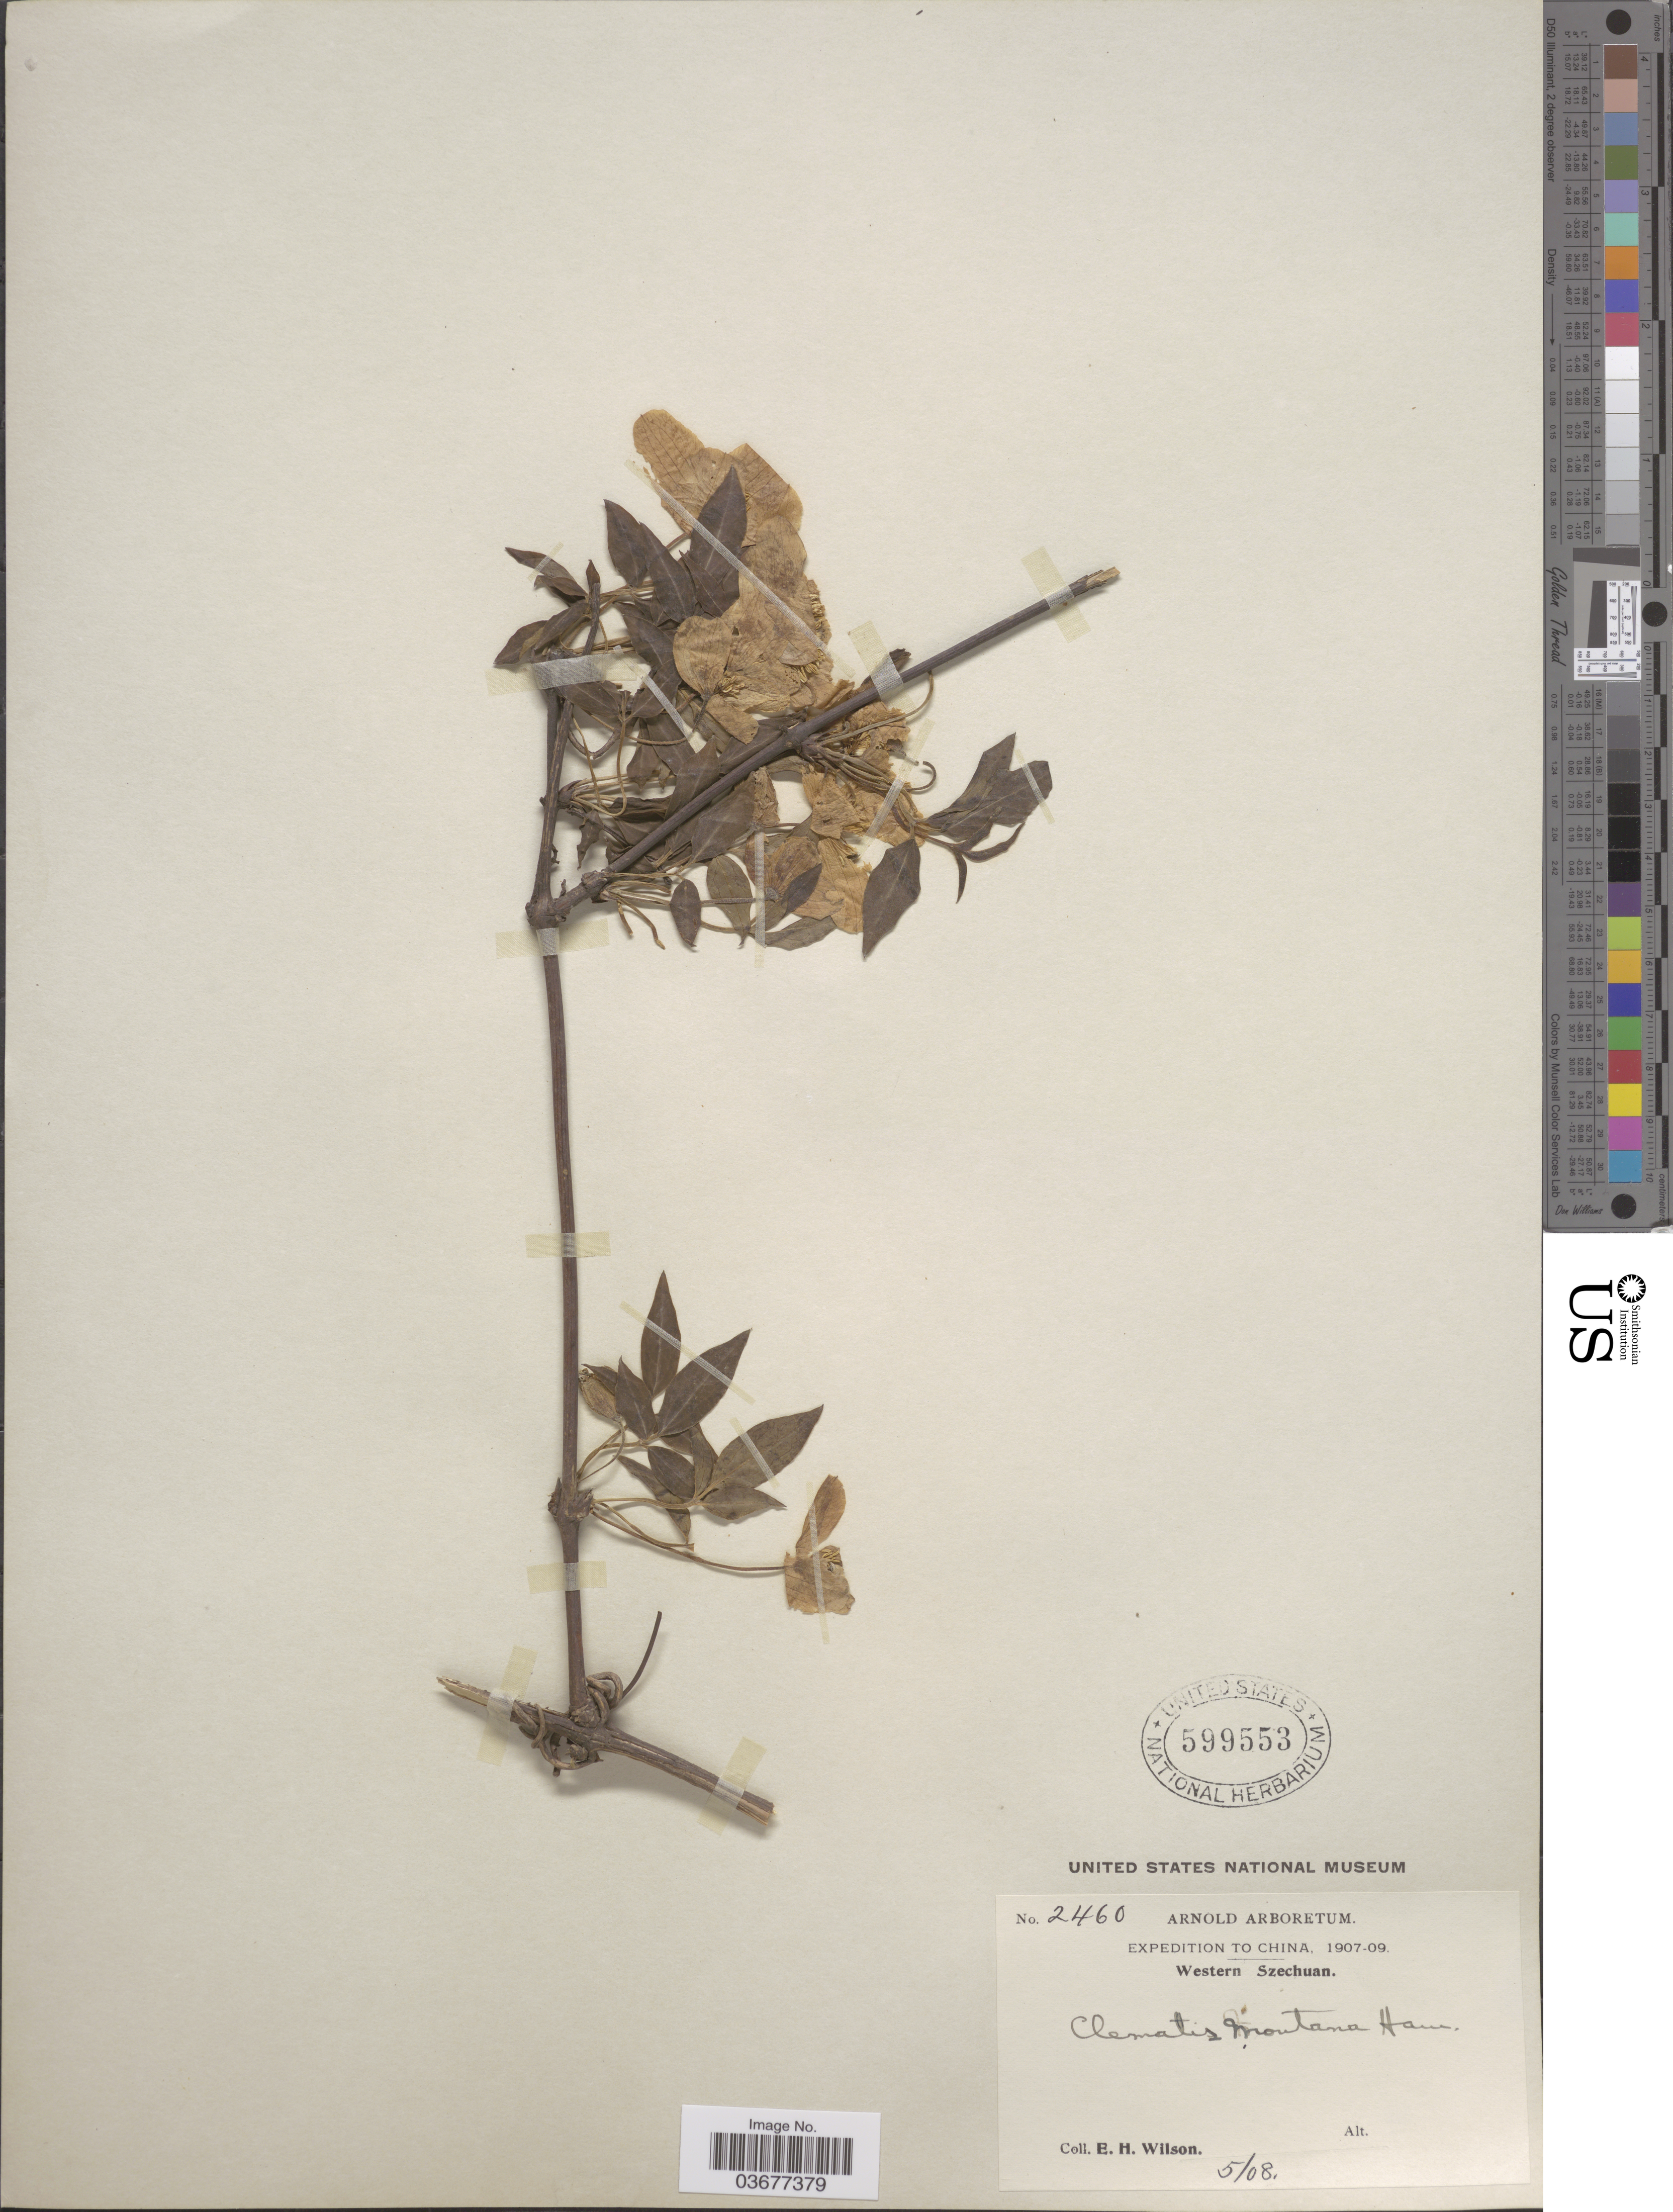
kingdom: Plantae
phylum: Tracheophyta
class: Magnoliopsida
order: Ranunculales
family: Ranunculaceae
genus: Clematis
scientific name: Clematis montana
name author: Buch.-Ham. ex DC.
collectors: E. Wilson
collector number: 2460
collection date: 1908-05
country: China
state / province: Sichuan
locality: Western Szechuan.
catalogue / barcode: US 599553